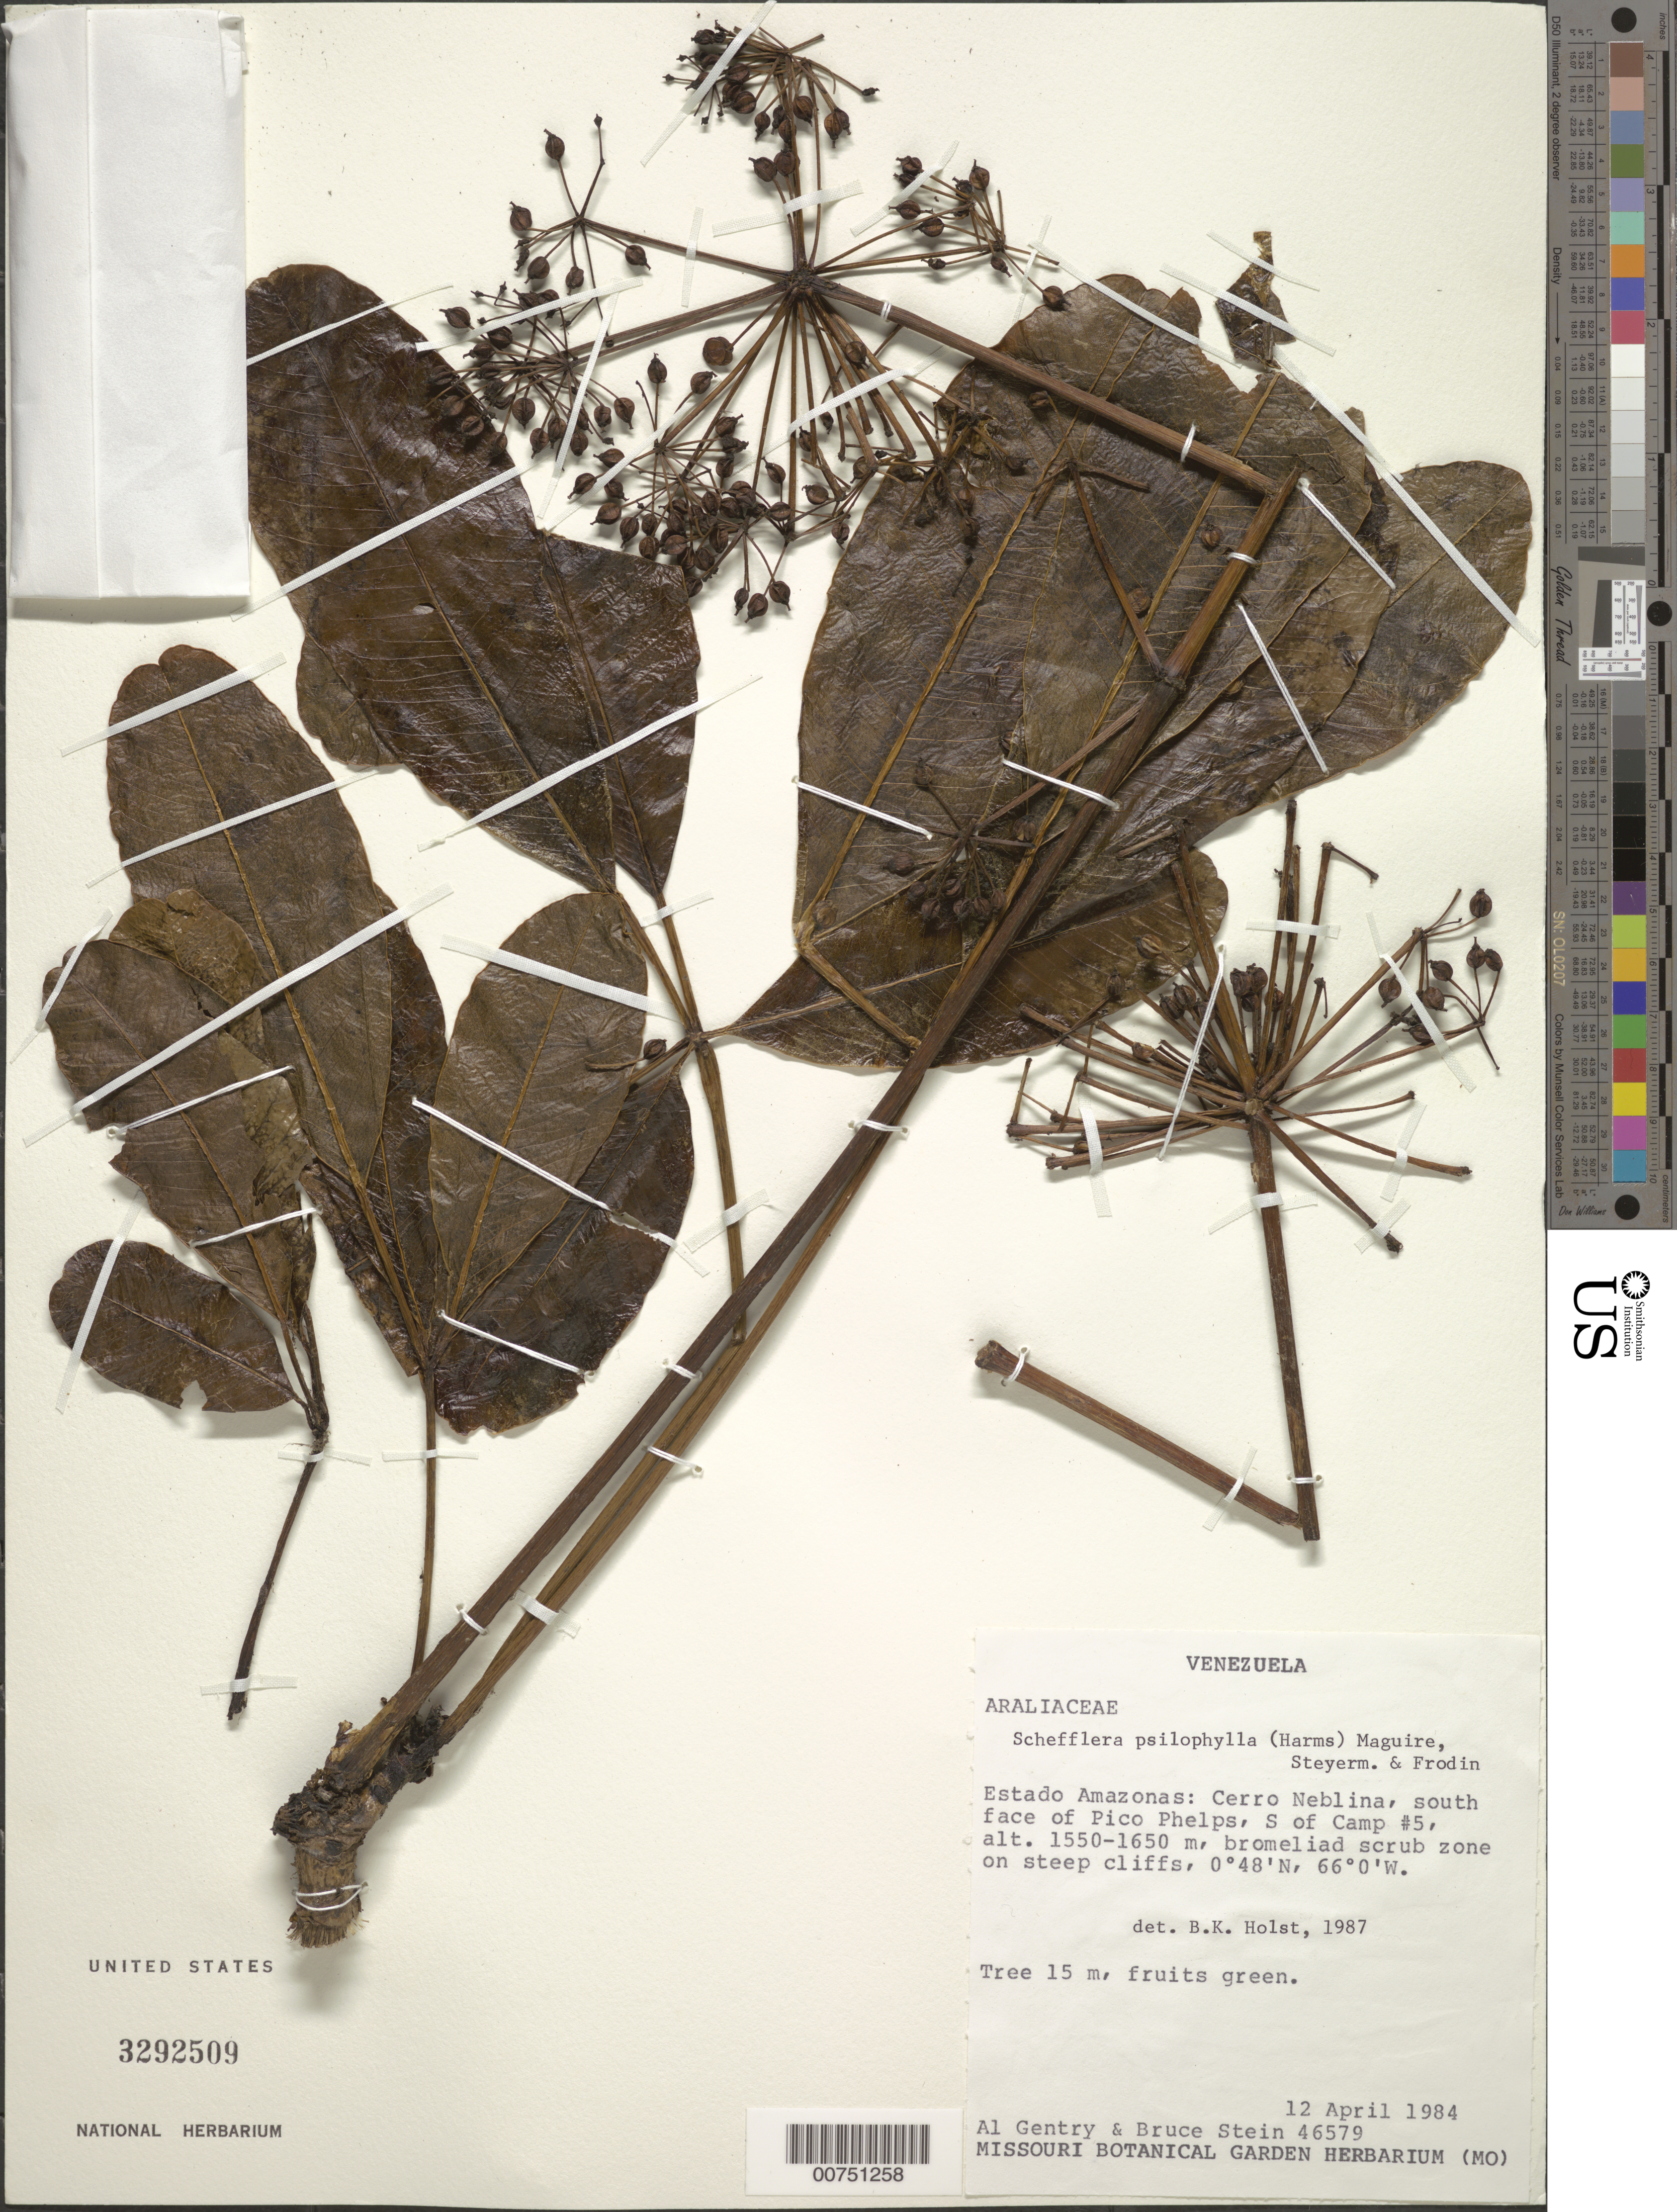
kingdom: Plantae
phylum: Tracheophyta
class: Magnoliopsida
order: Apiales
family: Araliaceae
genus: Schefflera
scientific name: Schefflera psilophylla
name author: (Harms) Maguire et al.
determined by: Holst, Bruce K.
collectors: A. H. Gentry & B. Stein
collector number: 46579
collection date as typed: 12-Apr-84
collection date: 1984-04-12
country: Venezuela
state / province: Amazonas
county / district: Río Negro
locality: Cerro de La Neblina, S face of Pico Phelps, S of Camp #5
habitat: Bromeliad scrub zone on steep cliffs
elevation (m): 1550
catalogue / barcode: US 3292509